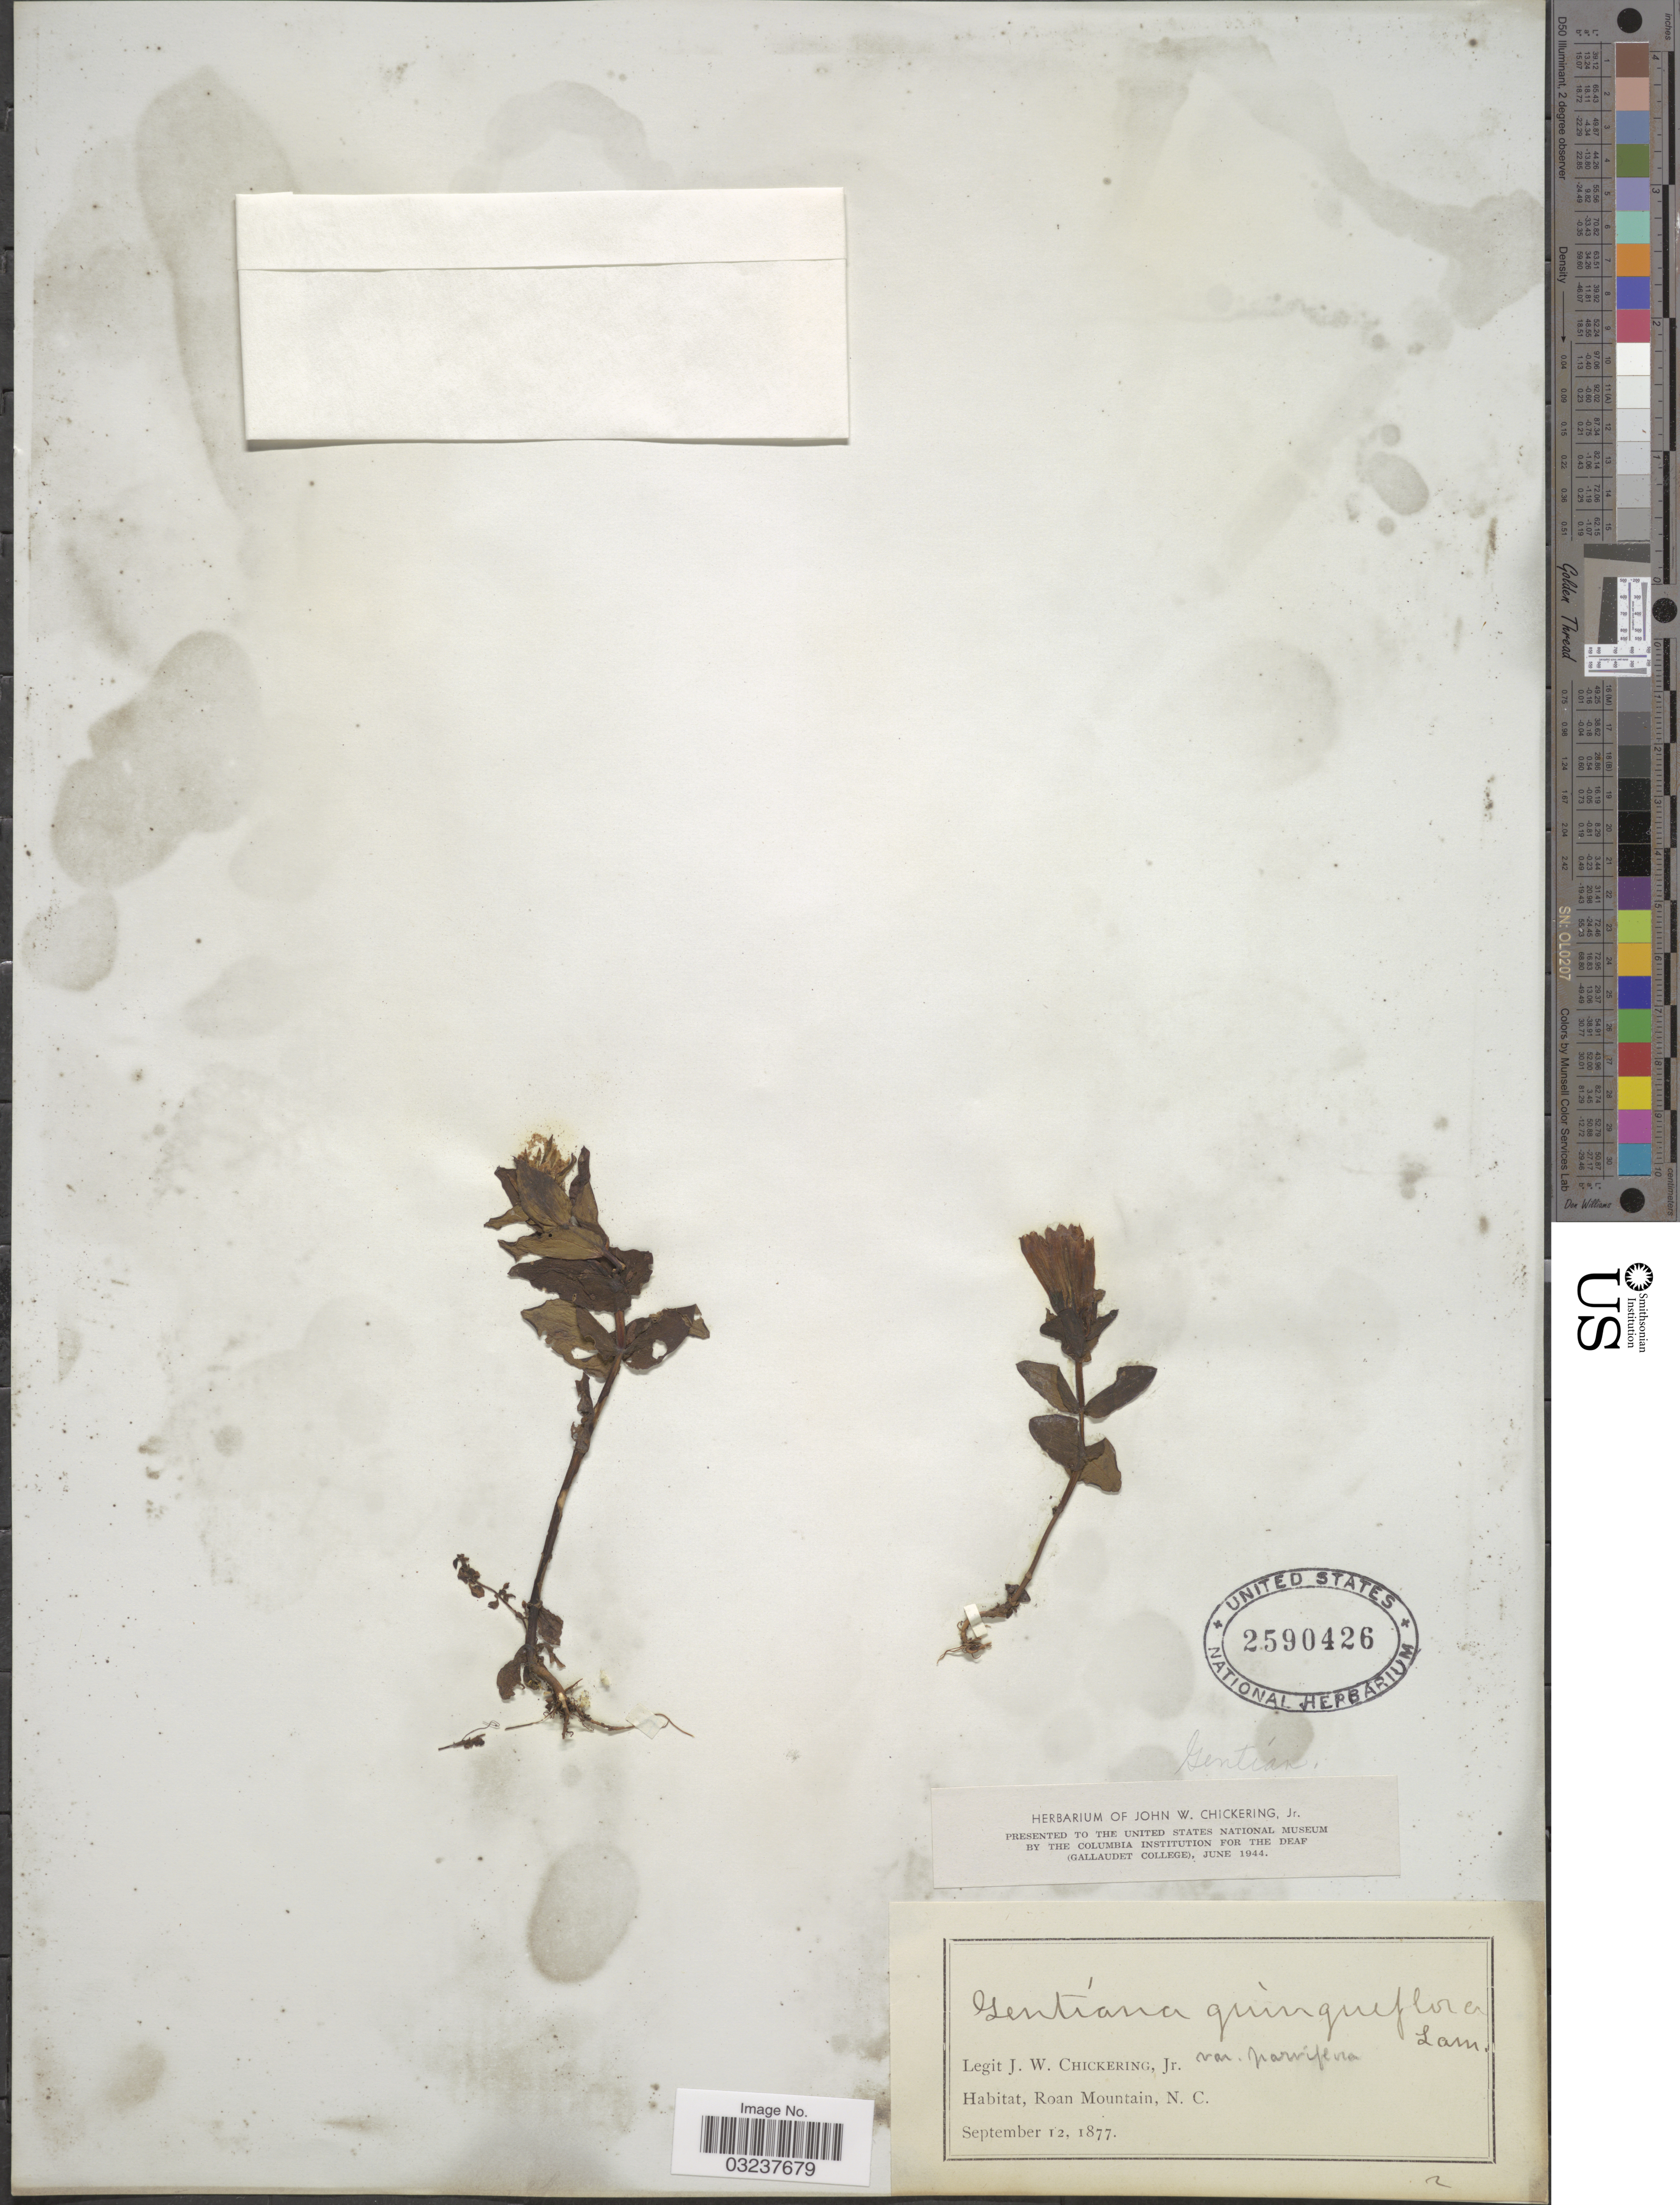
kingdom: Plantae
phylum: Tracheophyta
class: Magnoliopsida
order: Gentianales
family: Gentianaceae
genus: Gentianella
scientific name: Gentianella quinquefolia subsp. quinquefolia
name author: (L.) Small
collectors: J. W. Chickering Jr.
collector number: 2*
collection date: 1877-09-12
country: United States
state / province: South Carolina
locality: Roan Mountain.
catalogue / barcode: US 2590426